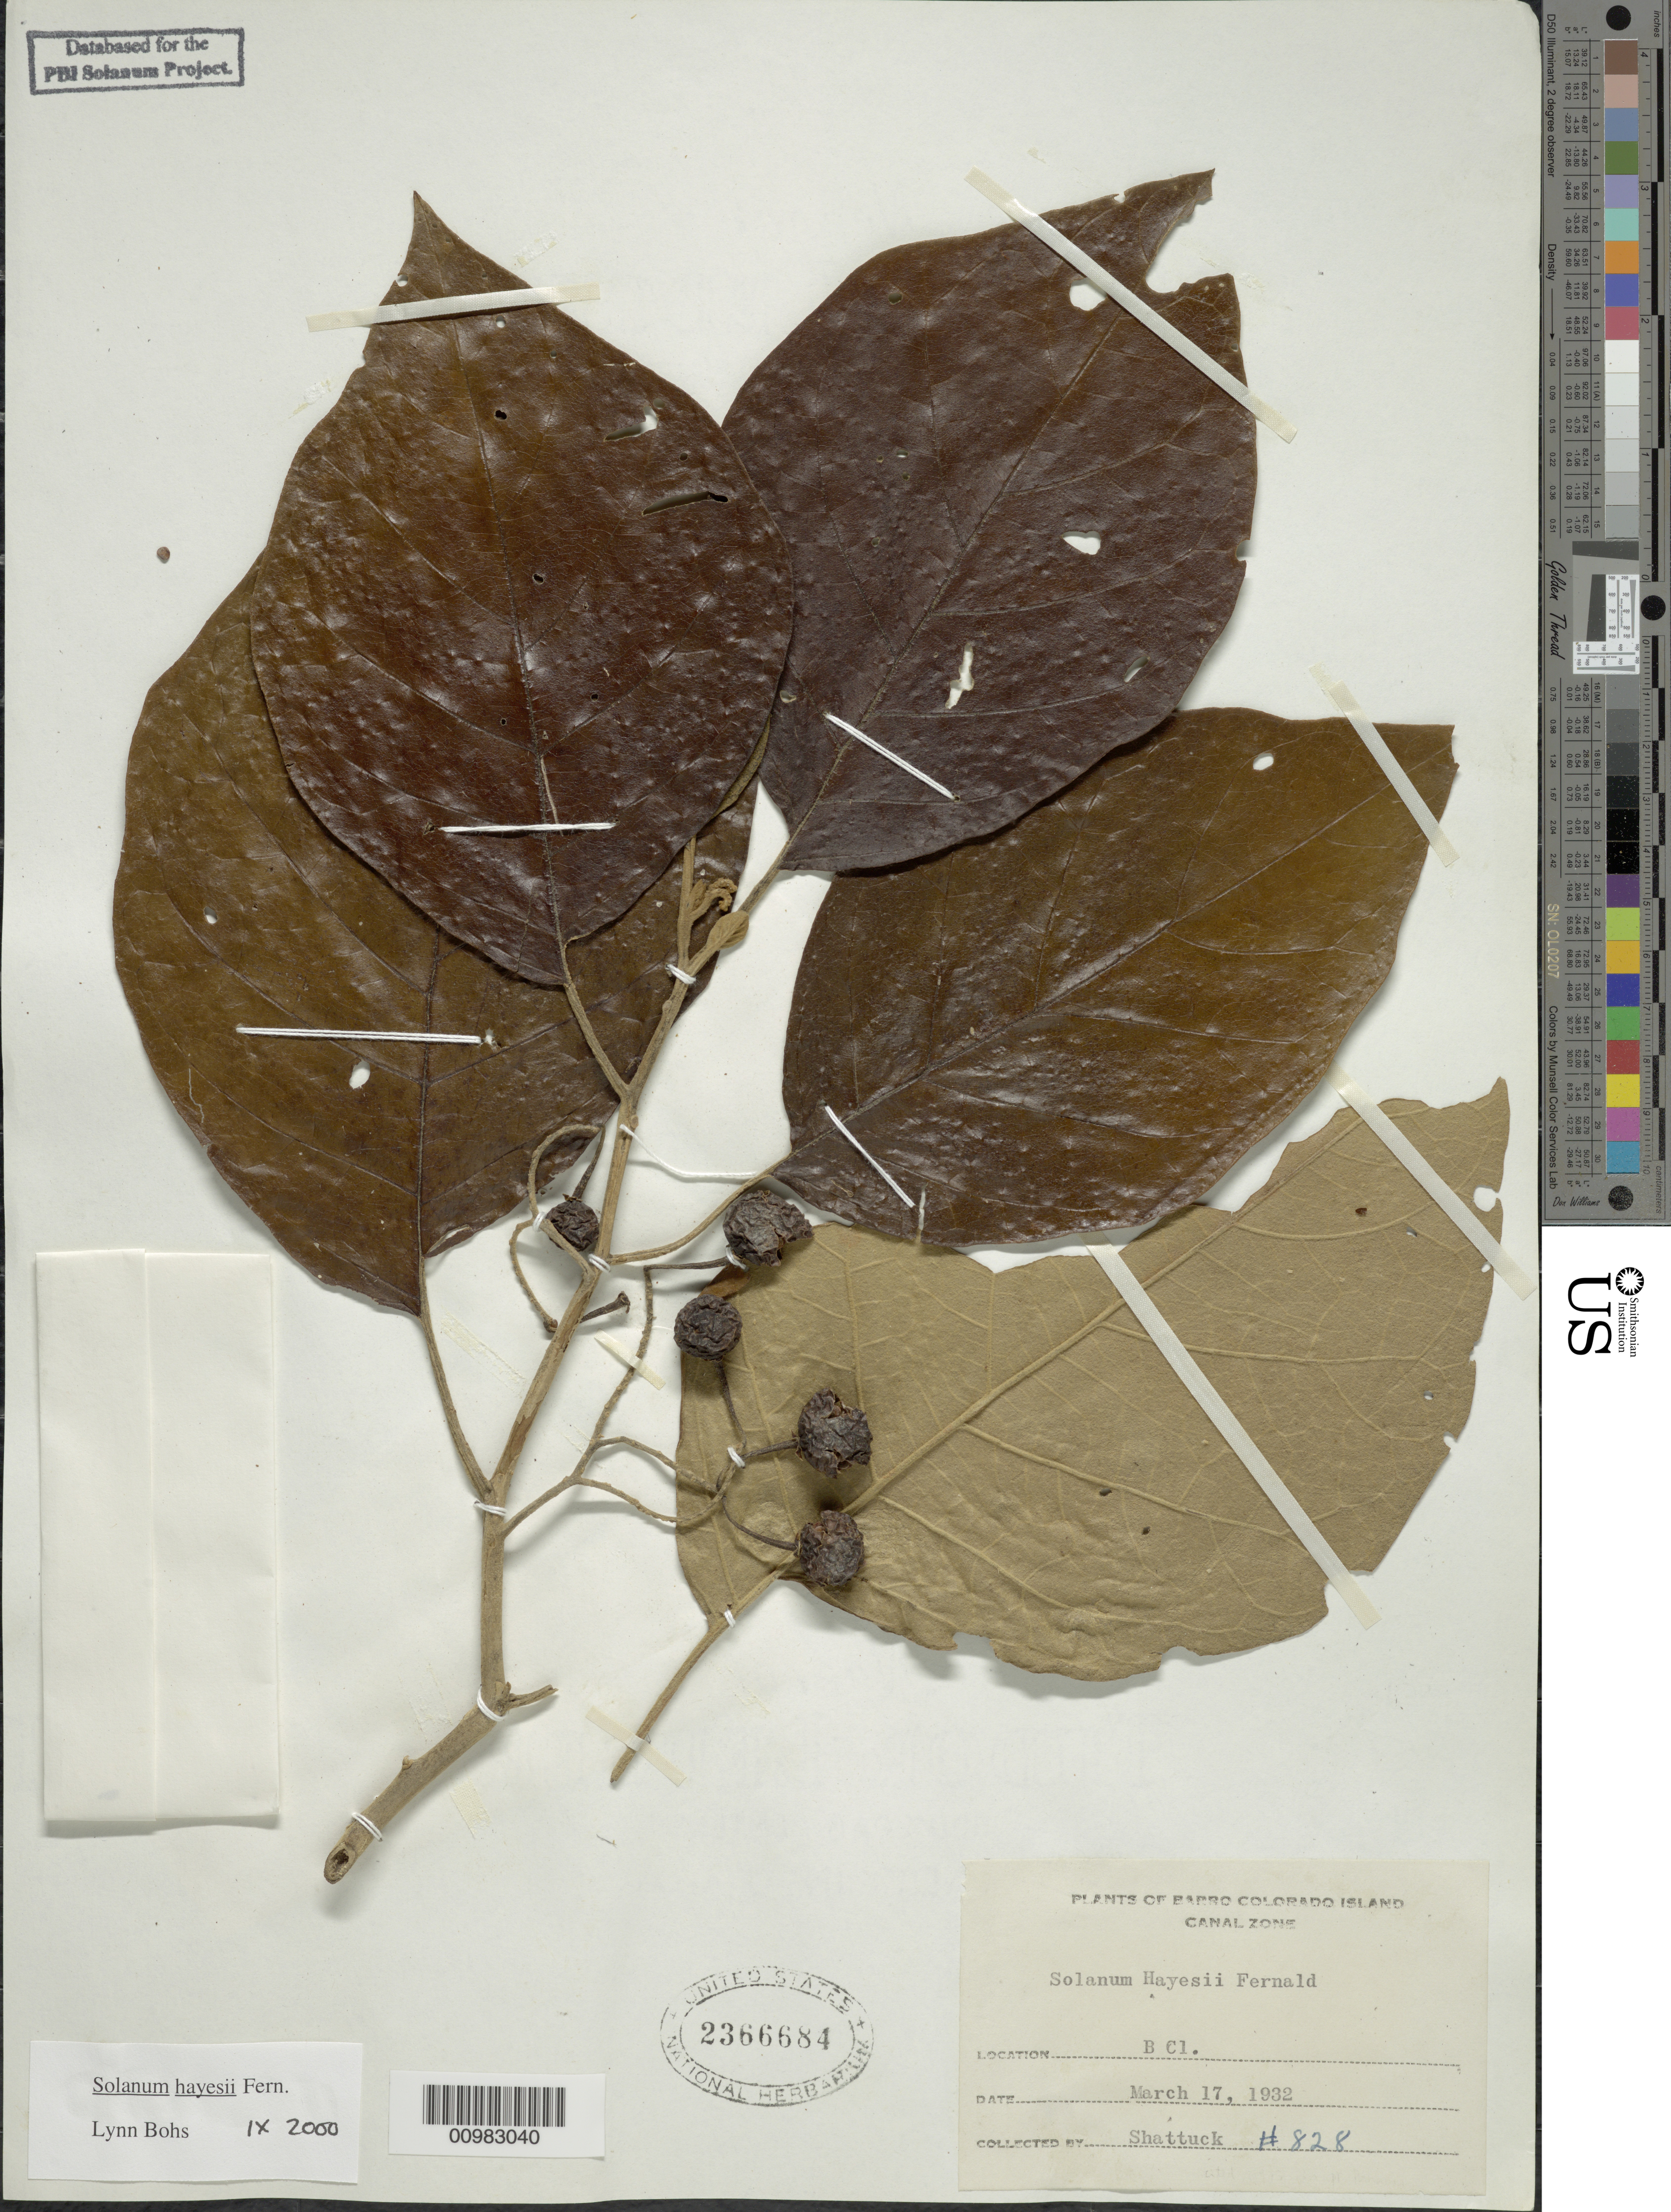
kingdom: Plantae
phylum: Tracheophyta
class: Magnoliopsida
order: Solanales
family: Solanaceae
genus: Solanum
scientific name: Solanum hayesii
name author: Fernald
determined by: Bohs, L. A.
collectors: O. Shattuck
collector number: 828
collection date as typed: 17 Mar 1932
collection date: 1932-03-17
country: Panama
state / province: Panamá Oeste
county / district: Canal Zone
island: Barro Colorado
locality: Barro Colorado Island. BCI..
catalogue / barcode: US 2366684